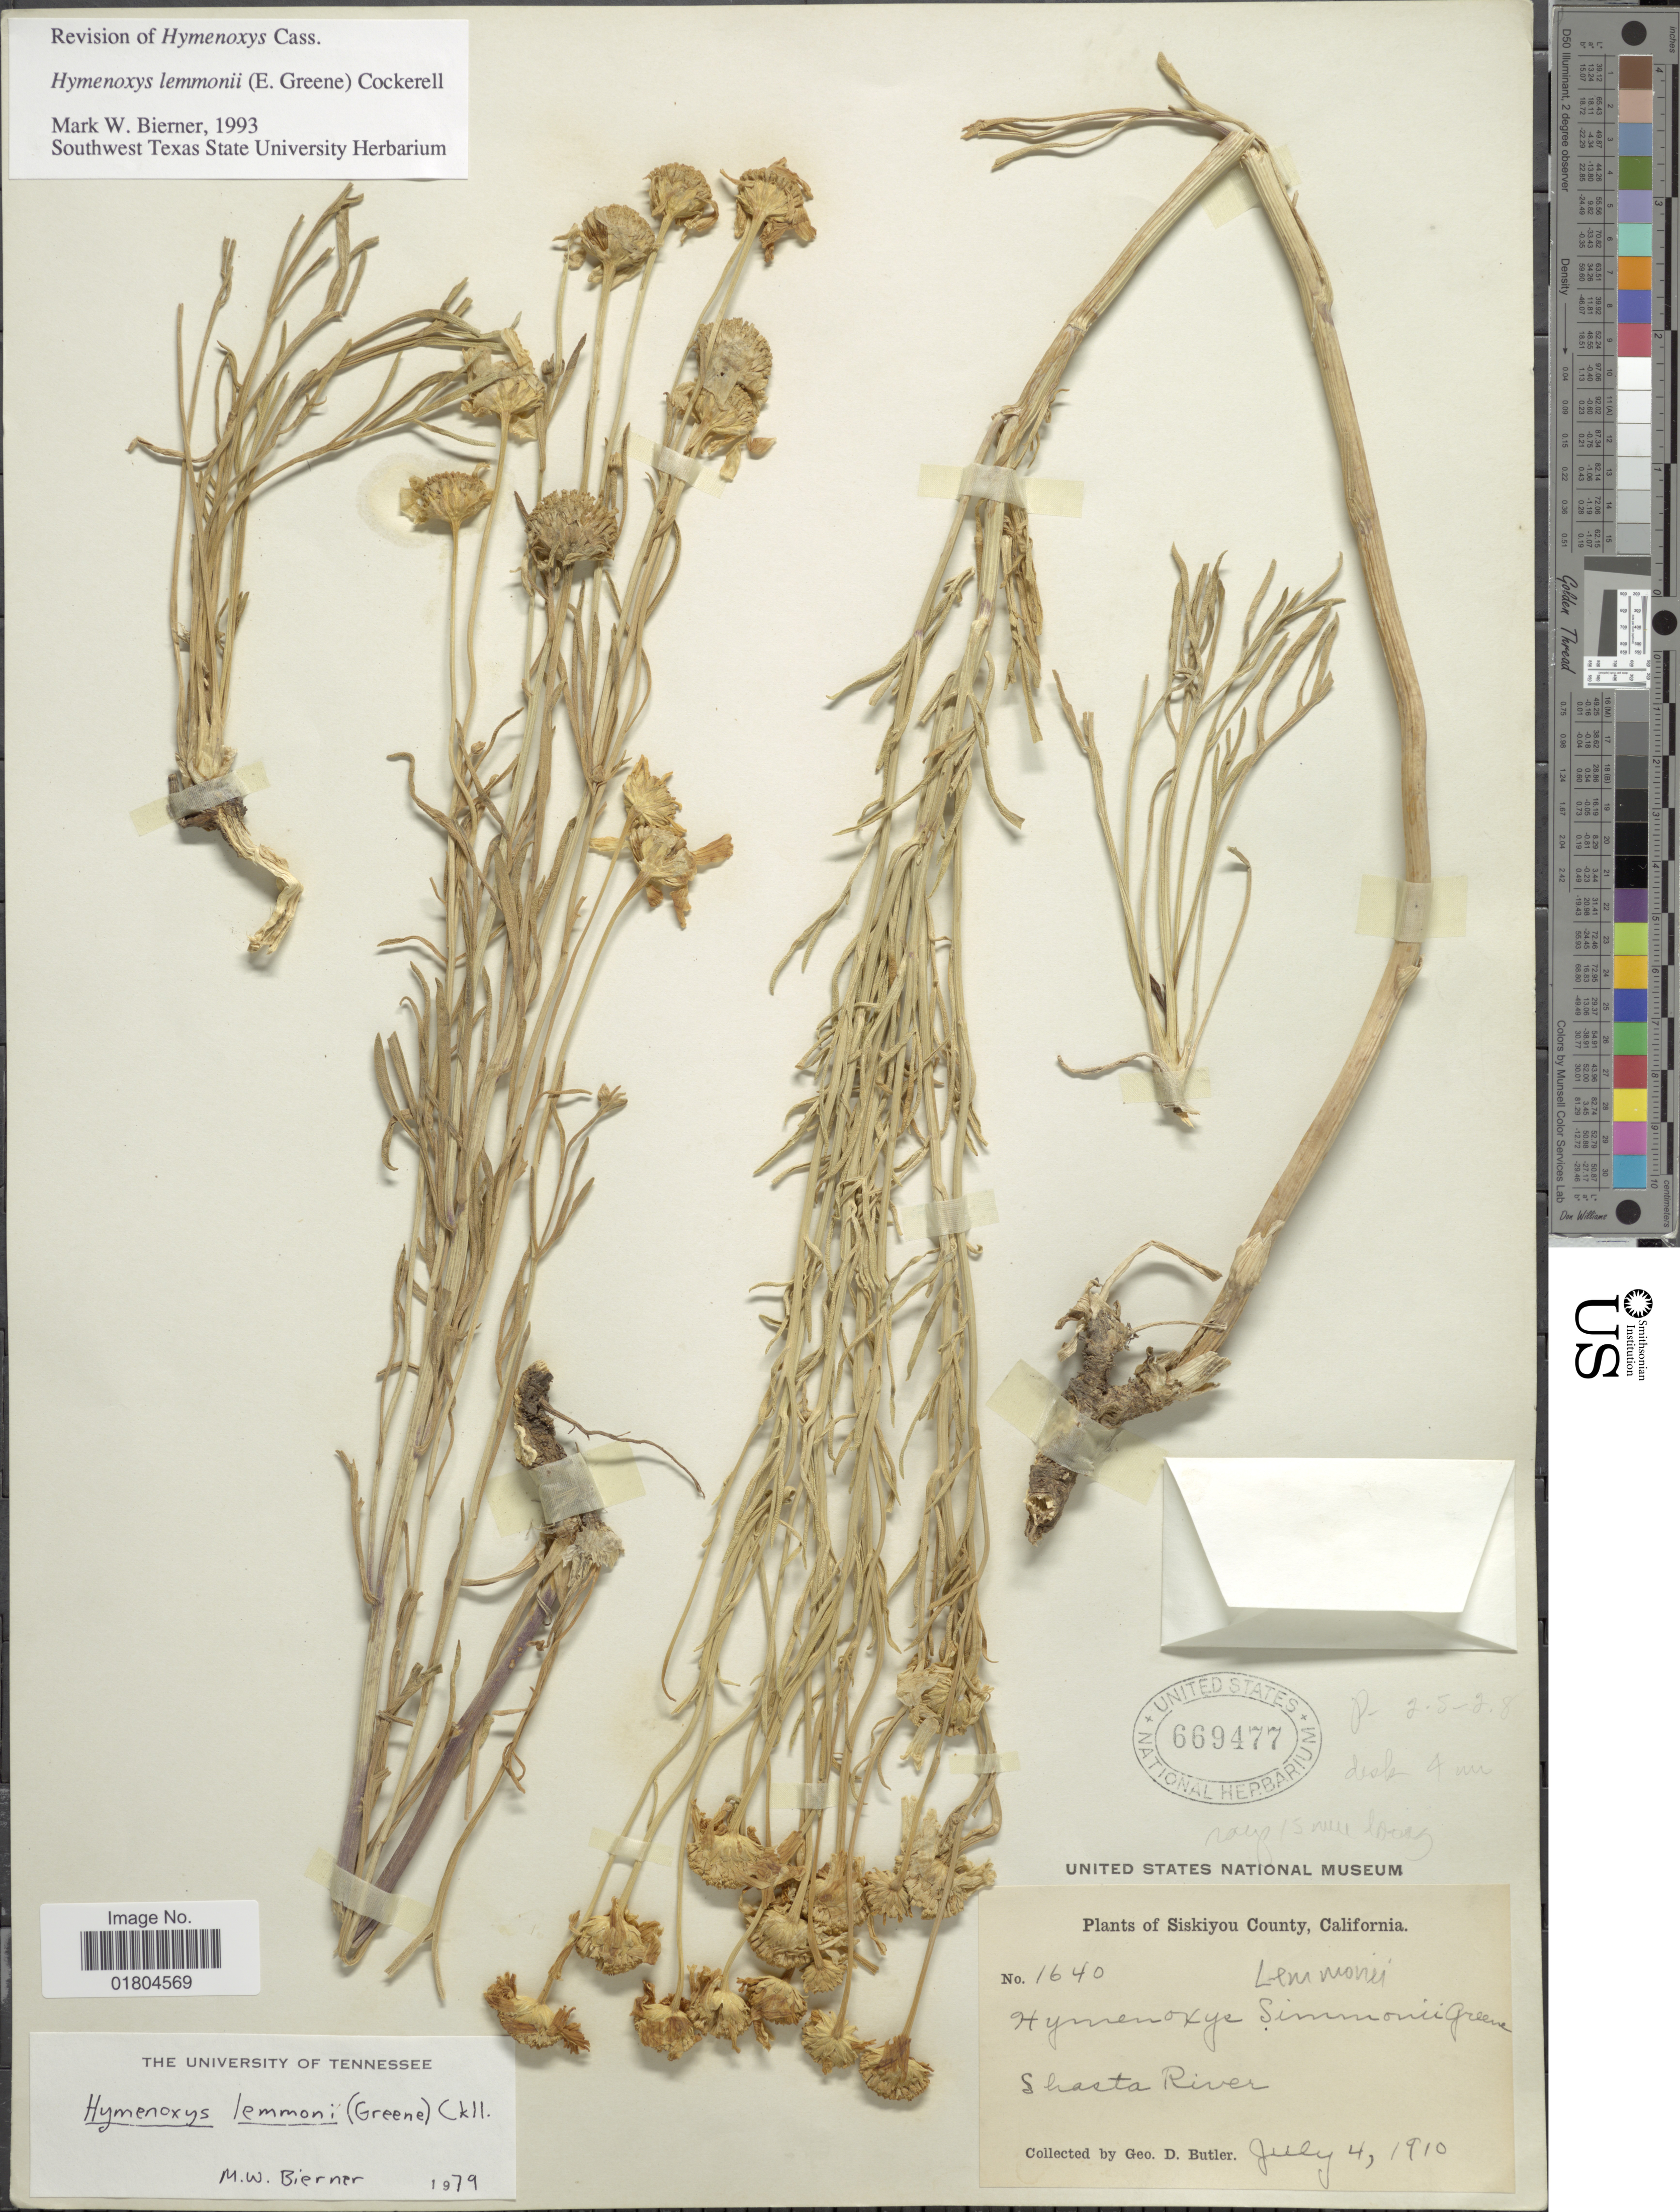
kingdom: Plantae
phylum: Tracheophyta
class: Magnoliopsida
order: Asterales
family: Asteraceae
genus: Hymenoxys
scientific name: Hymenoxys lemmonii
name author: (Greene) Cockerell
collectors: G. D. Butler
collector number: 1640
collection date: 1910-07-04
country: United States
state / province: California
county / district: Siskiyou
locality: Siskiyou County. Shasta River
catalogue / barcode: US 669477